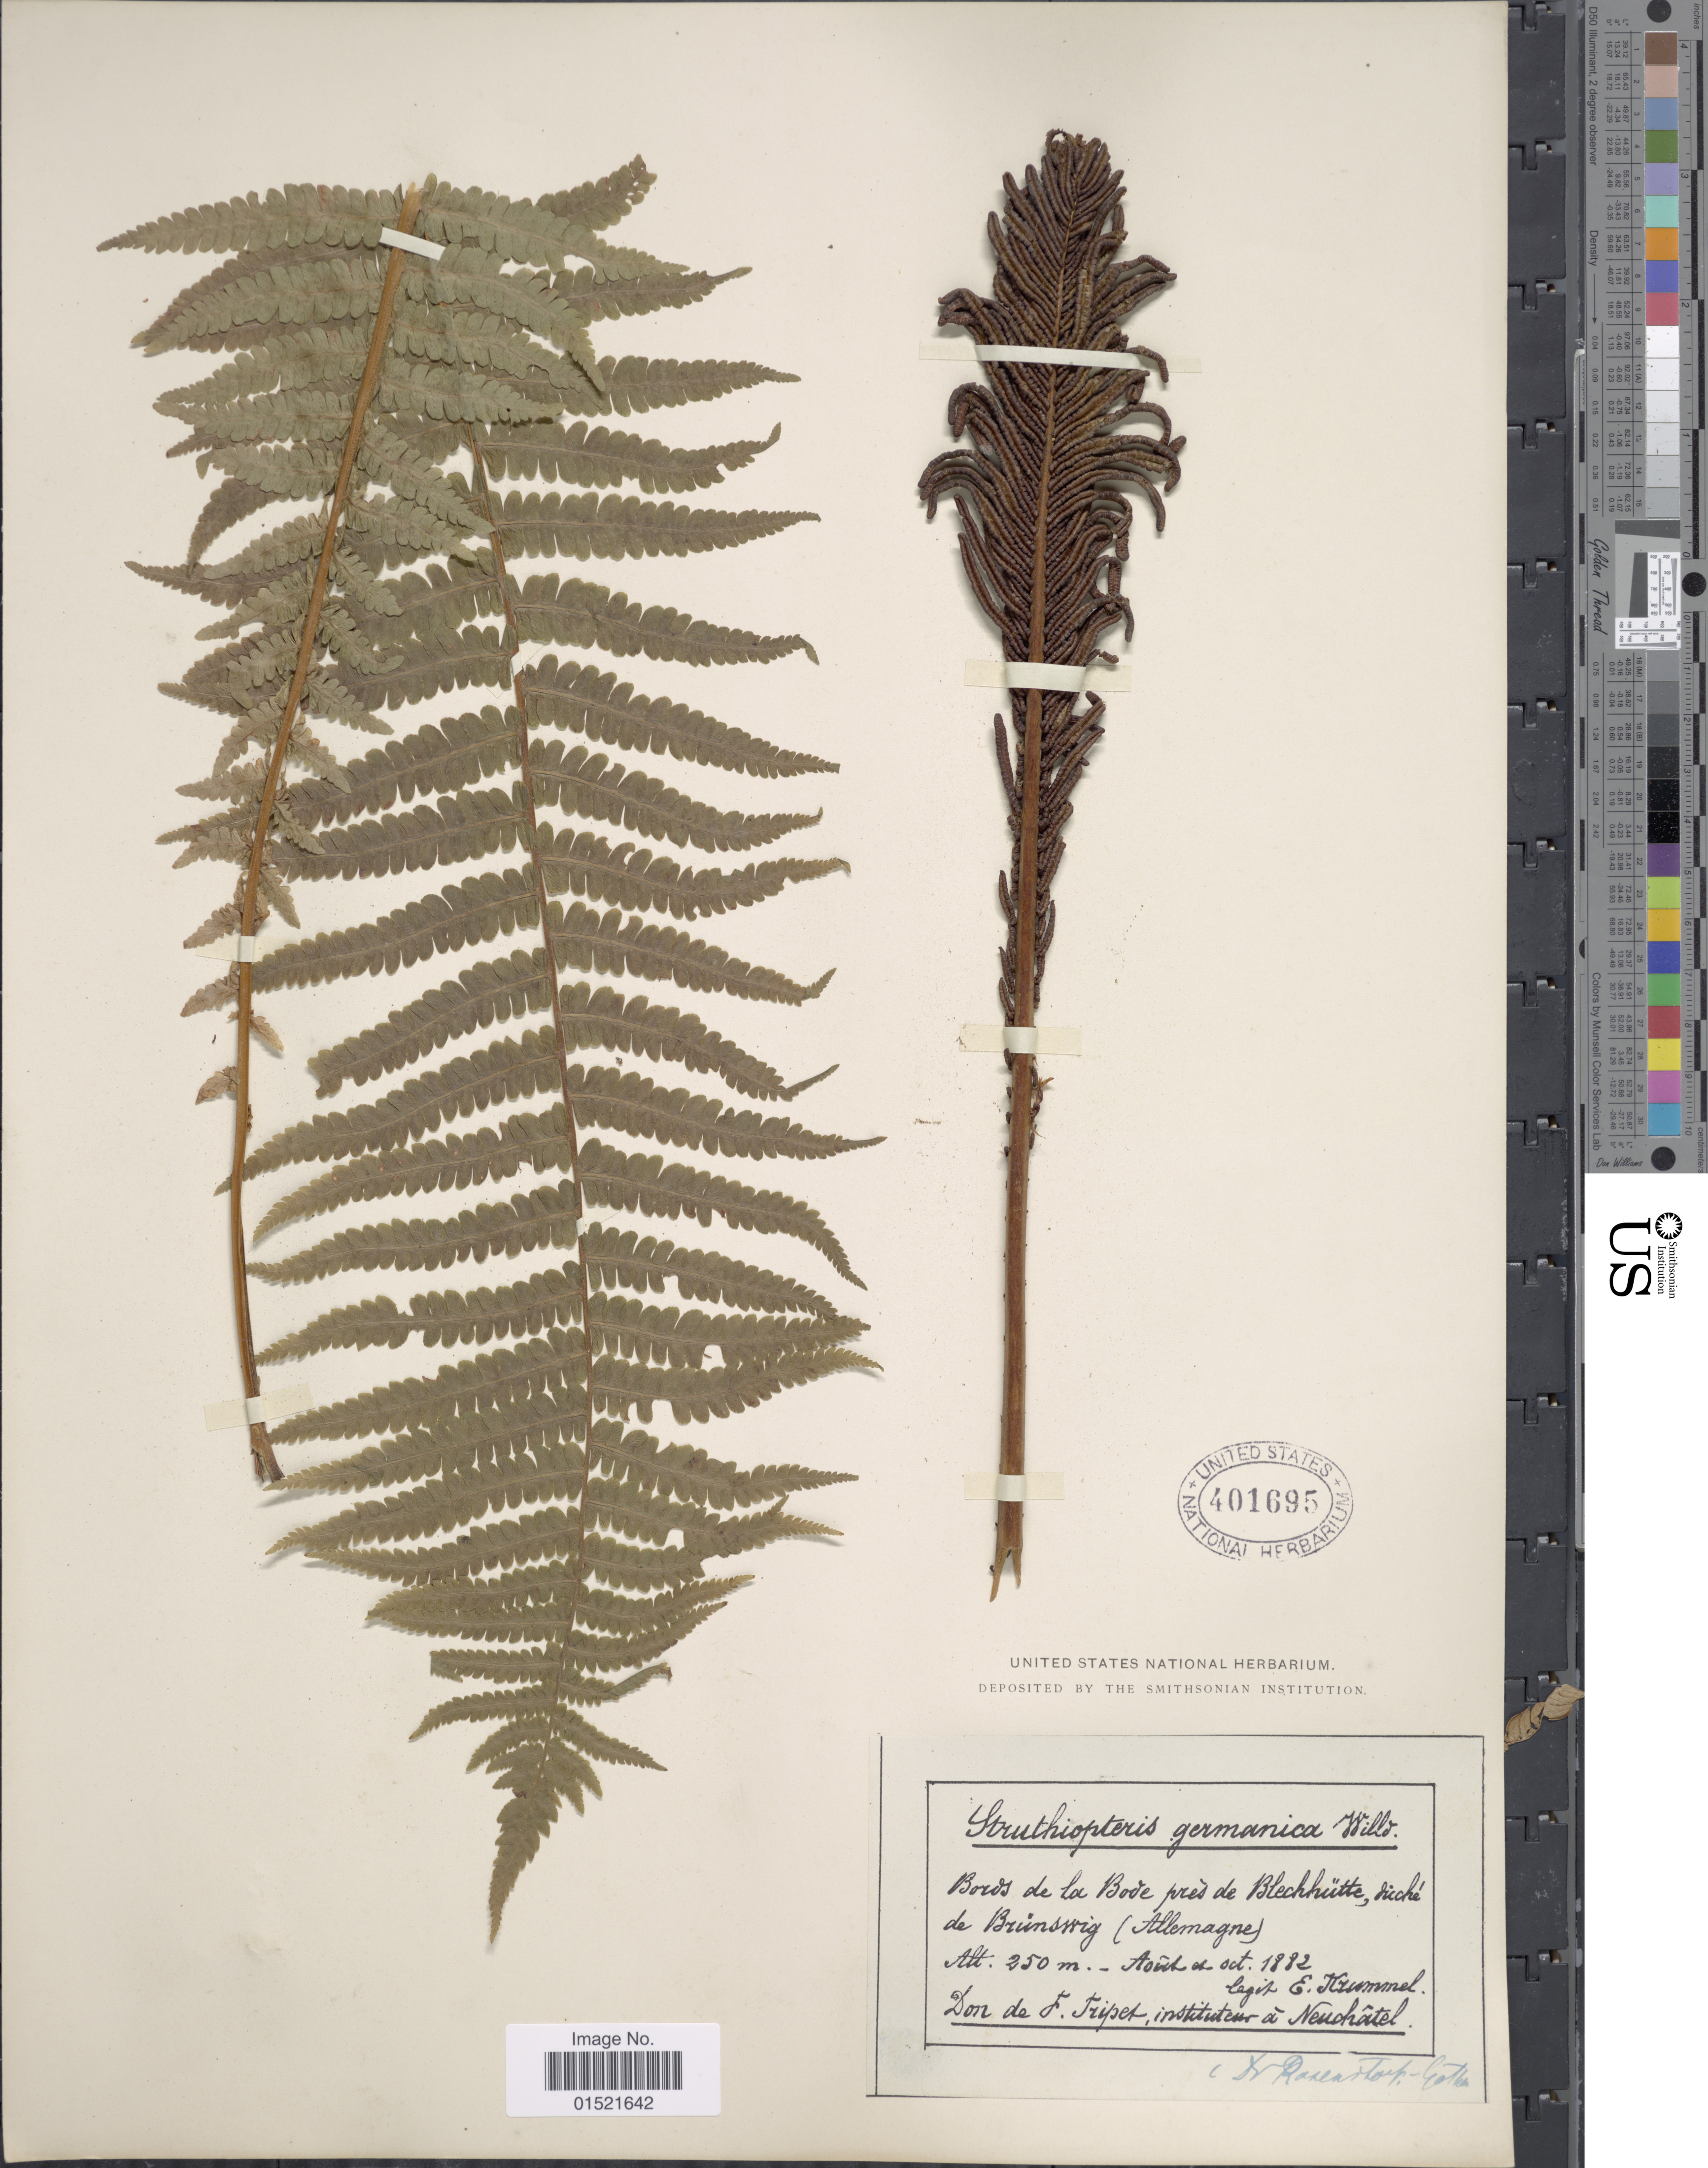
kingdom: Plantae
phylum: Tracheophyta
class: Polypodiopsida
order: Polypodiales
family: Onocleaceae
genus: Matteuccia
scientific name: Matteuccia struthiopteris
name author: (L.) Tod.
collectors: E. Krummel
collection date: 1882-10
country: Germany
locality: Germanica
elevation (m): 250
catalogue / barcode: US 401695